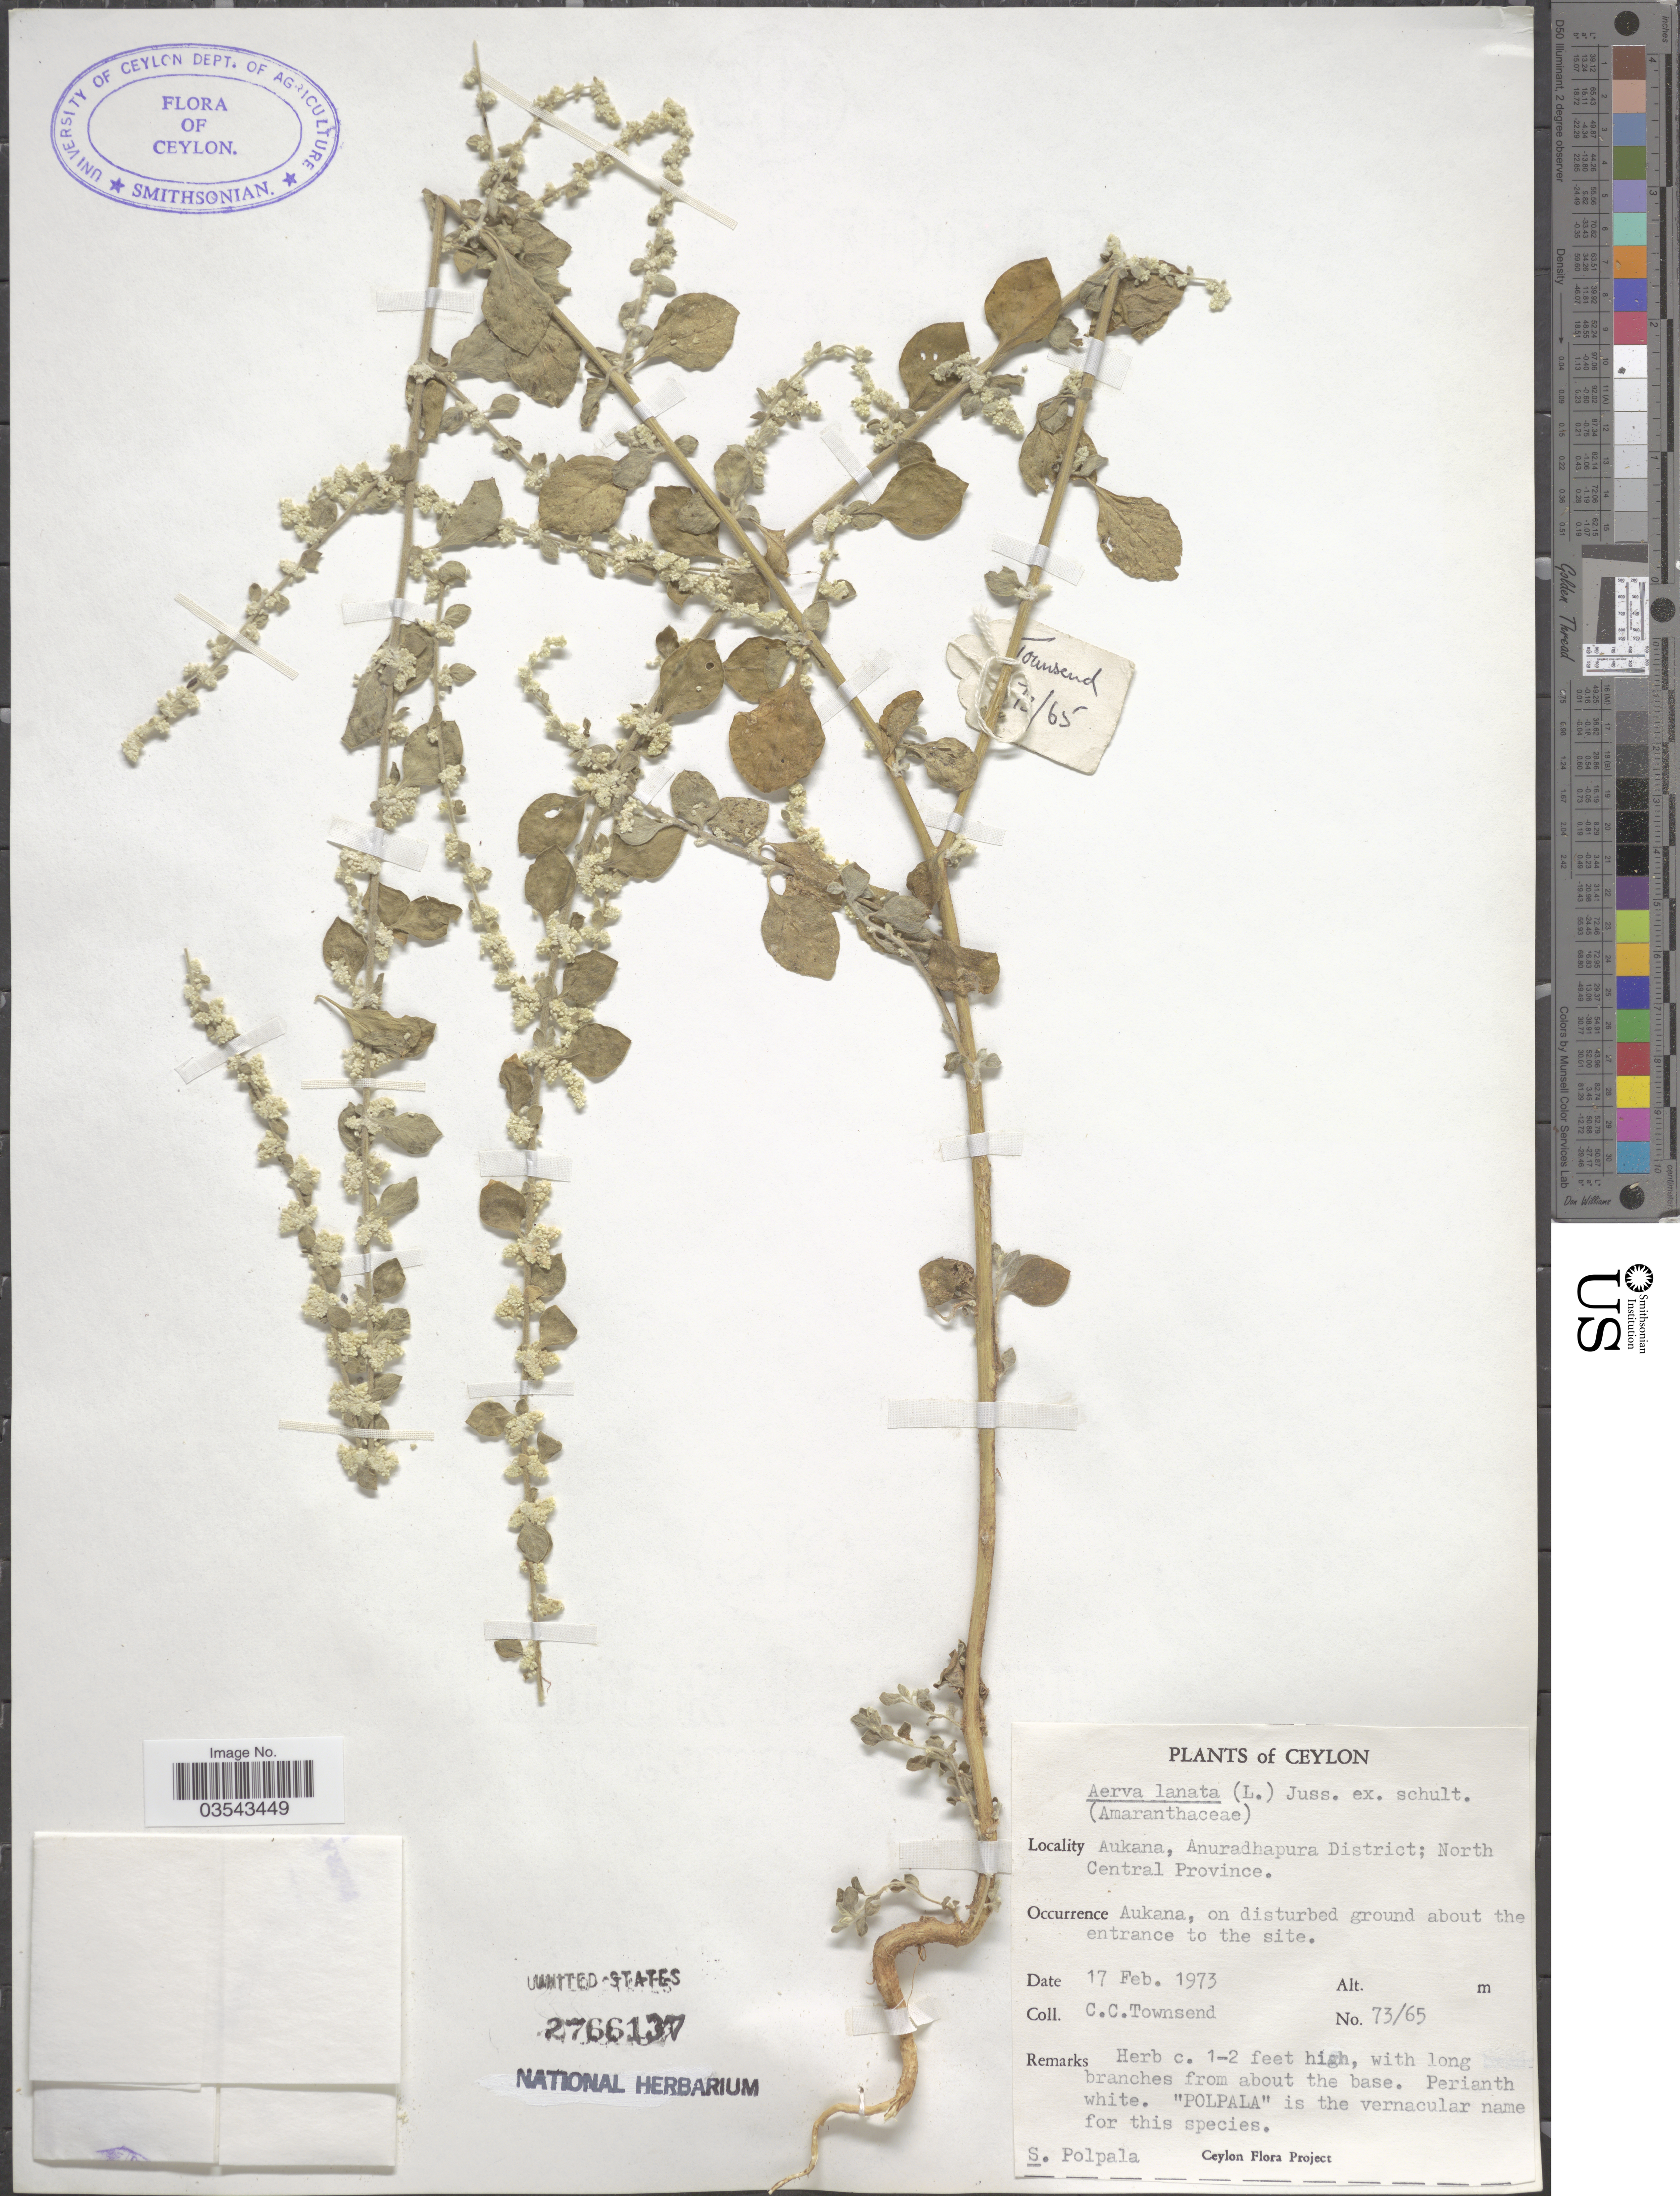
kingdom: Plantae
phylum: Tracheophyta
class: Magnoliopsida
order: Caryophyllales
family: Amaranthaceae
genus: Ouret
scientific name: Ouret lanata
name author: (L.) Kuntze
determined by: U.S. National Herbarium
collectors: C. C. Townsend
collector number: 73/65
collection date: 1973-02-17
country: Sri Lanka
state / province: North Central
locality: Ceylon. Aukana, Anuradhapura District.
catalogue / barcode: US 2766137